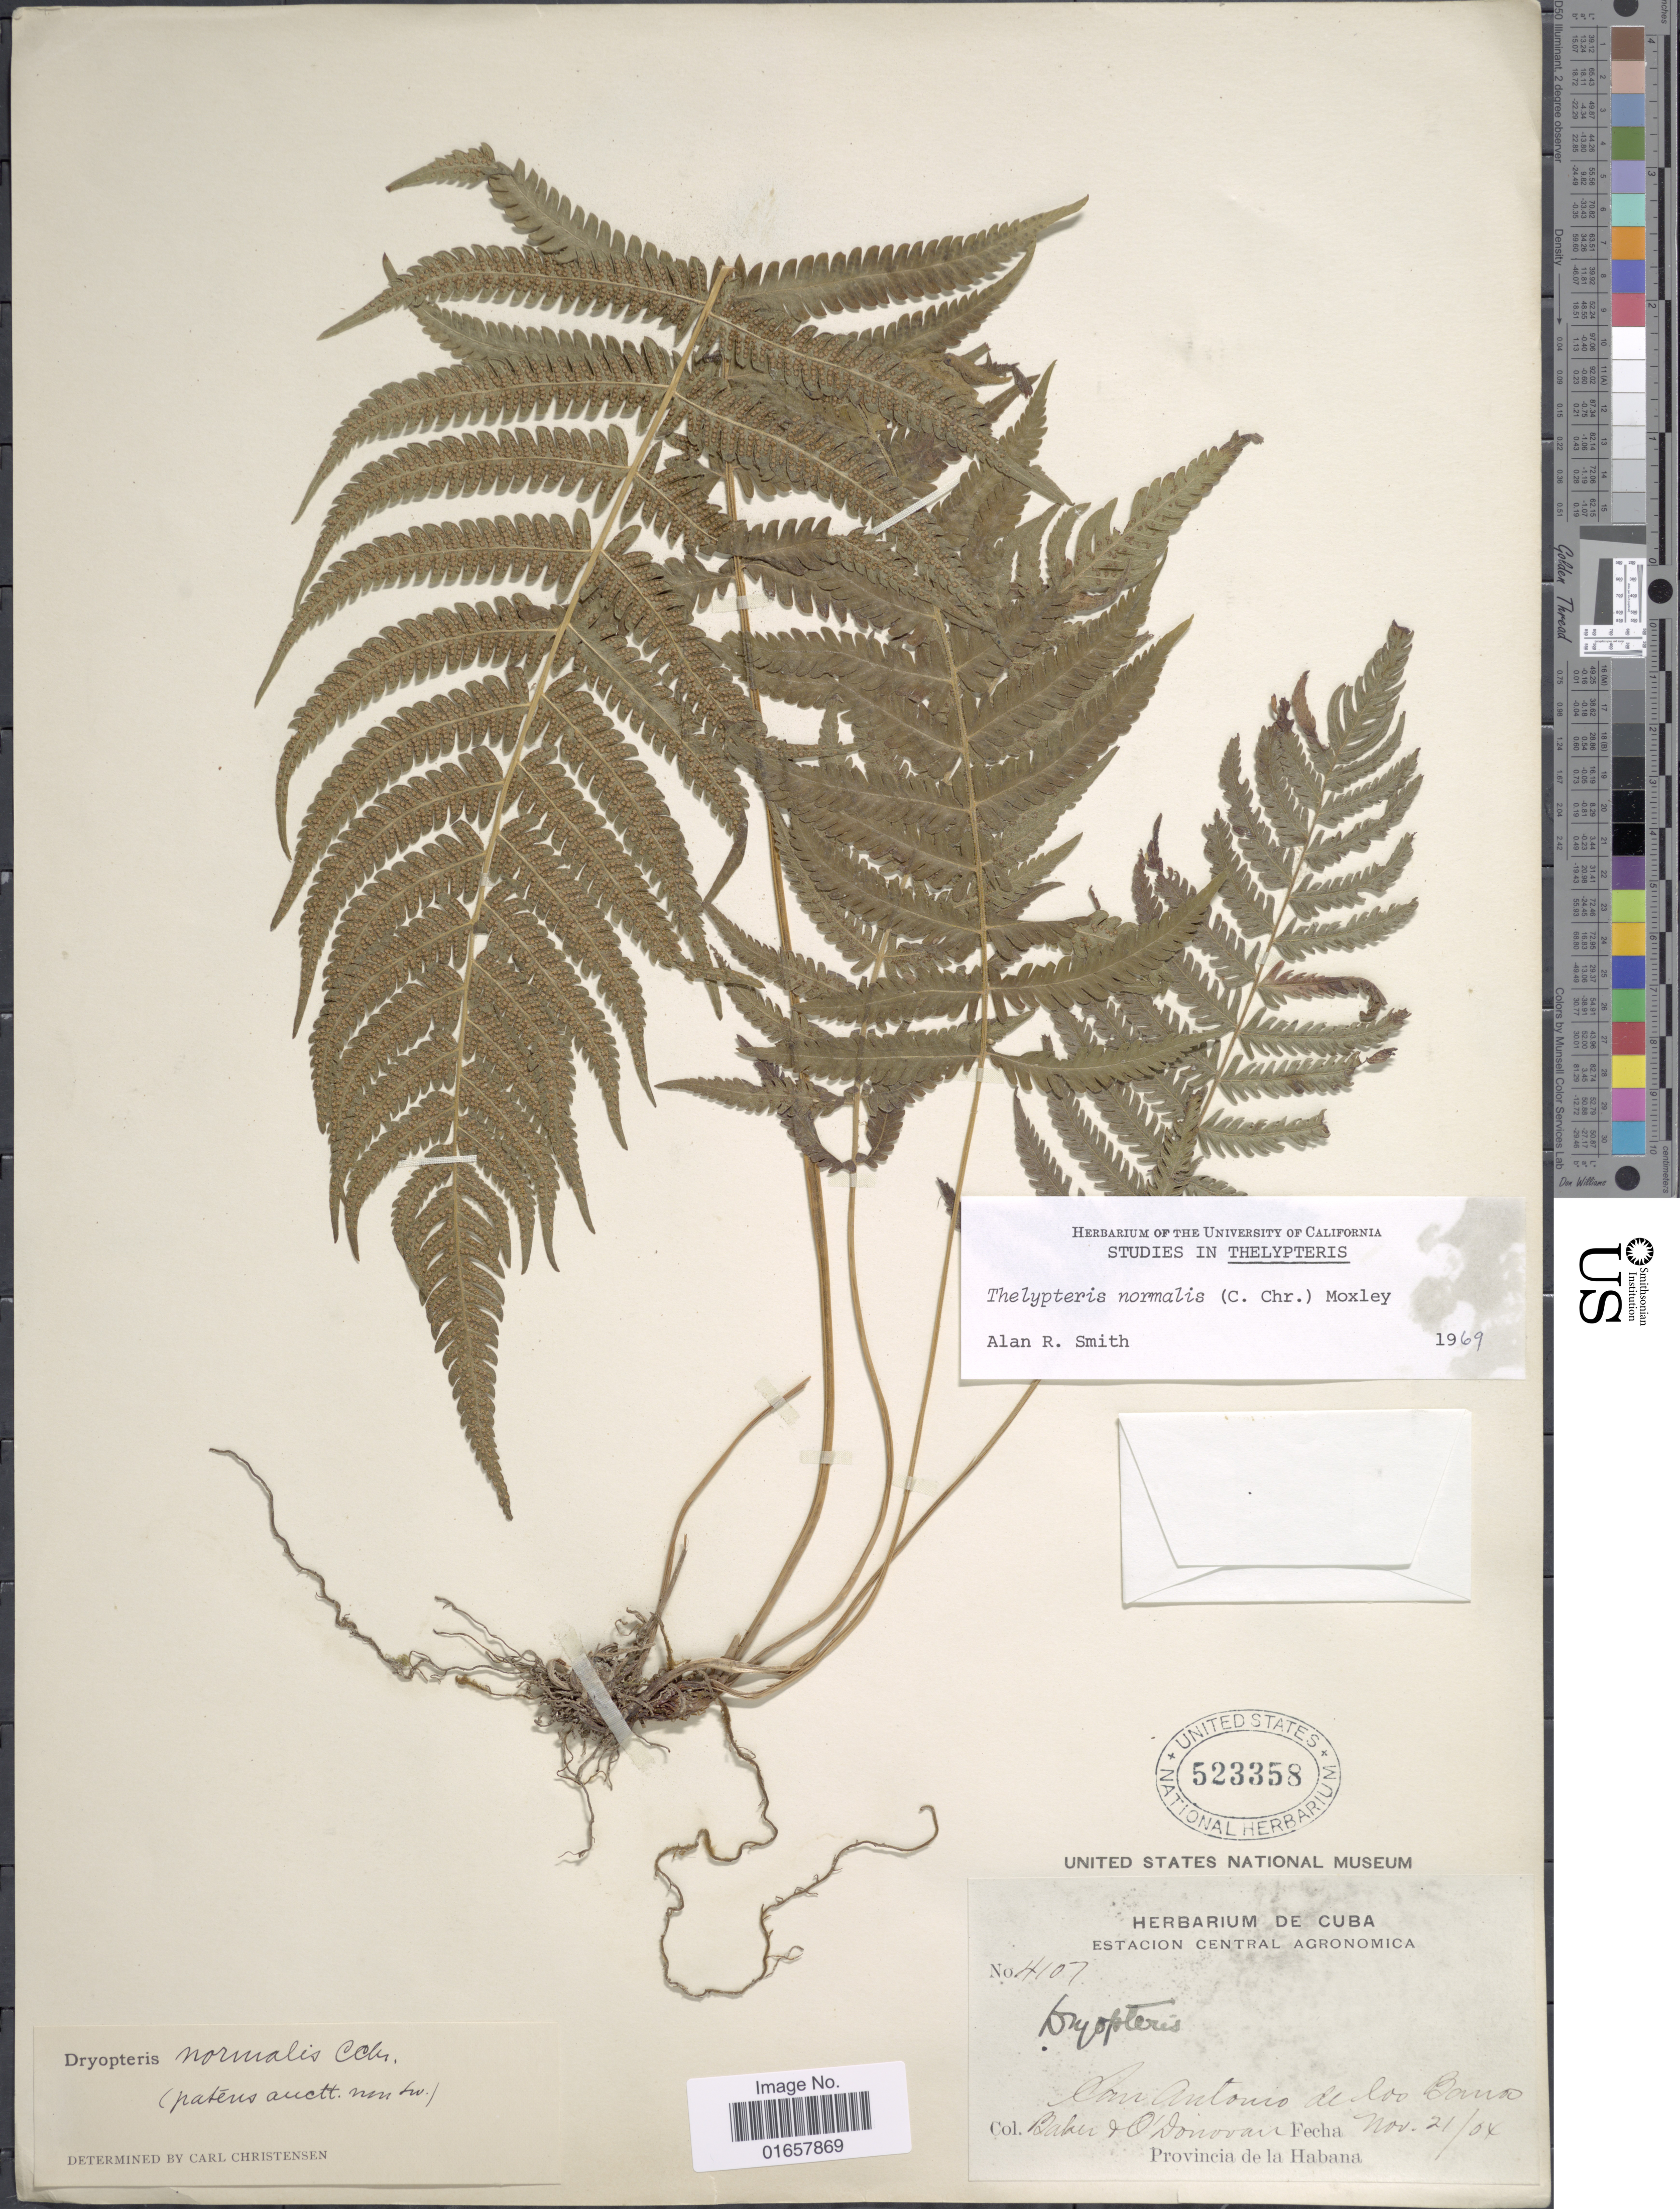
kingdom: Plantae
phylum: Tracheophyta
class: Polypodiopsida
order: Polypodiales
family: Thelypteridaceae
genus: Christella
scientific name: Christella kunthii comb. ined.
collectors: C. F. Baker & E. O'Donovan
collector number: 4107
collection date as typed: Transcribed d/m/y: 21/11/4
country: Cuba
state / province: La Habana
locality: Cuba, Estacion Central Agronomica, San Antonio de los Banos, Provincia de la Habana.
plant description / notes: No precise locality correction needed.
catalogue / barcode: US 523358